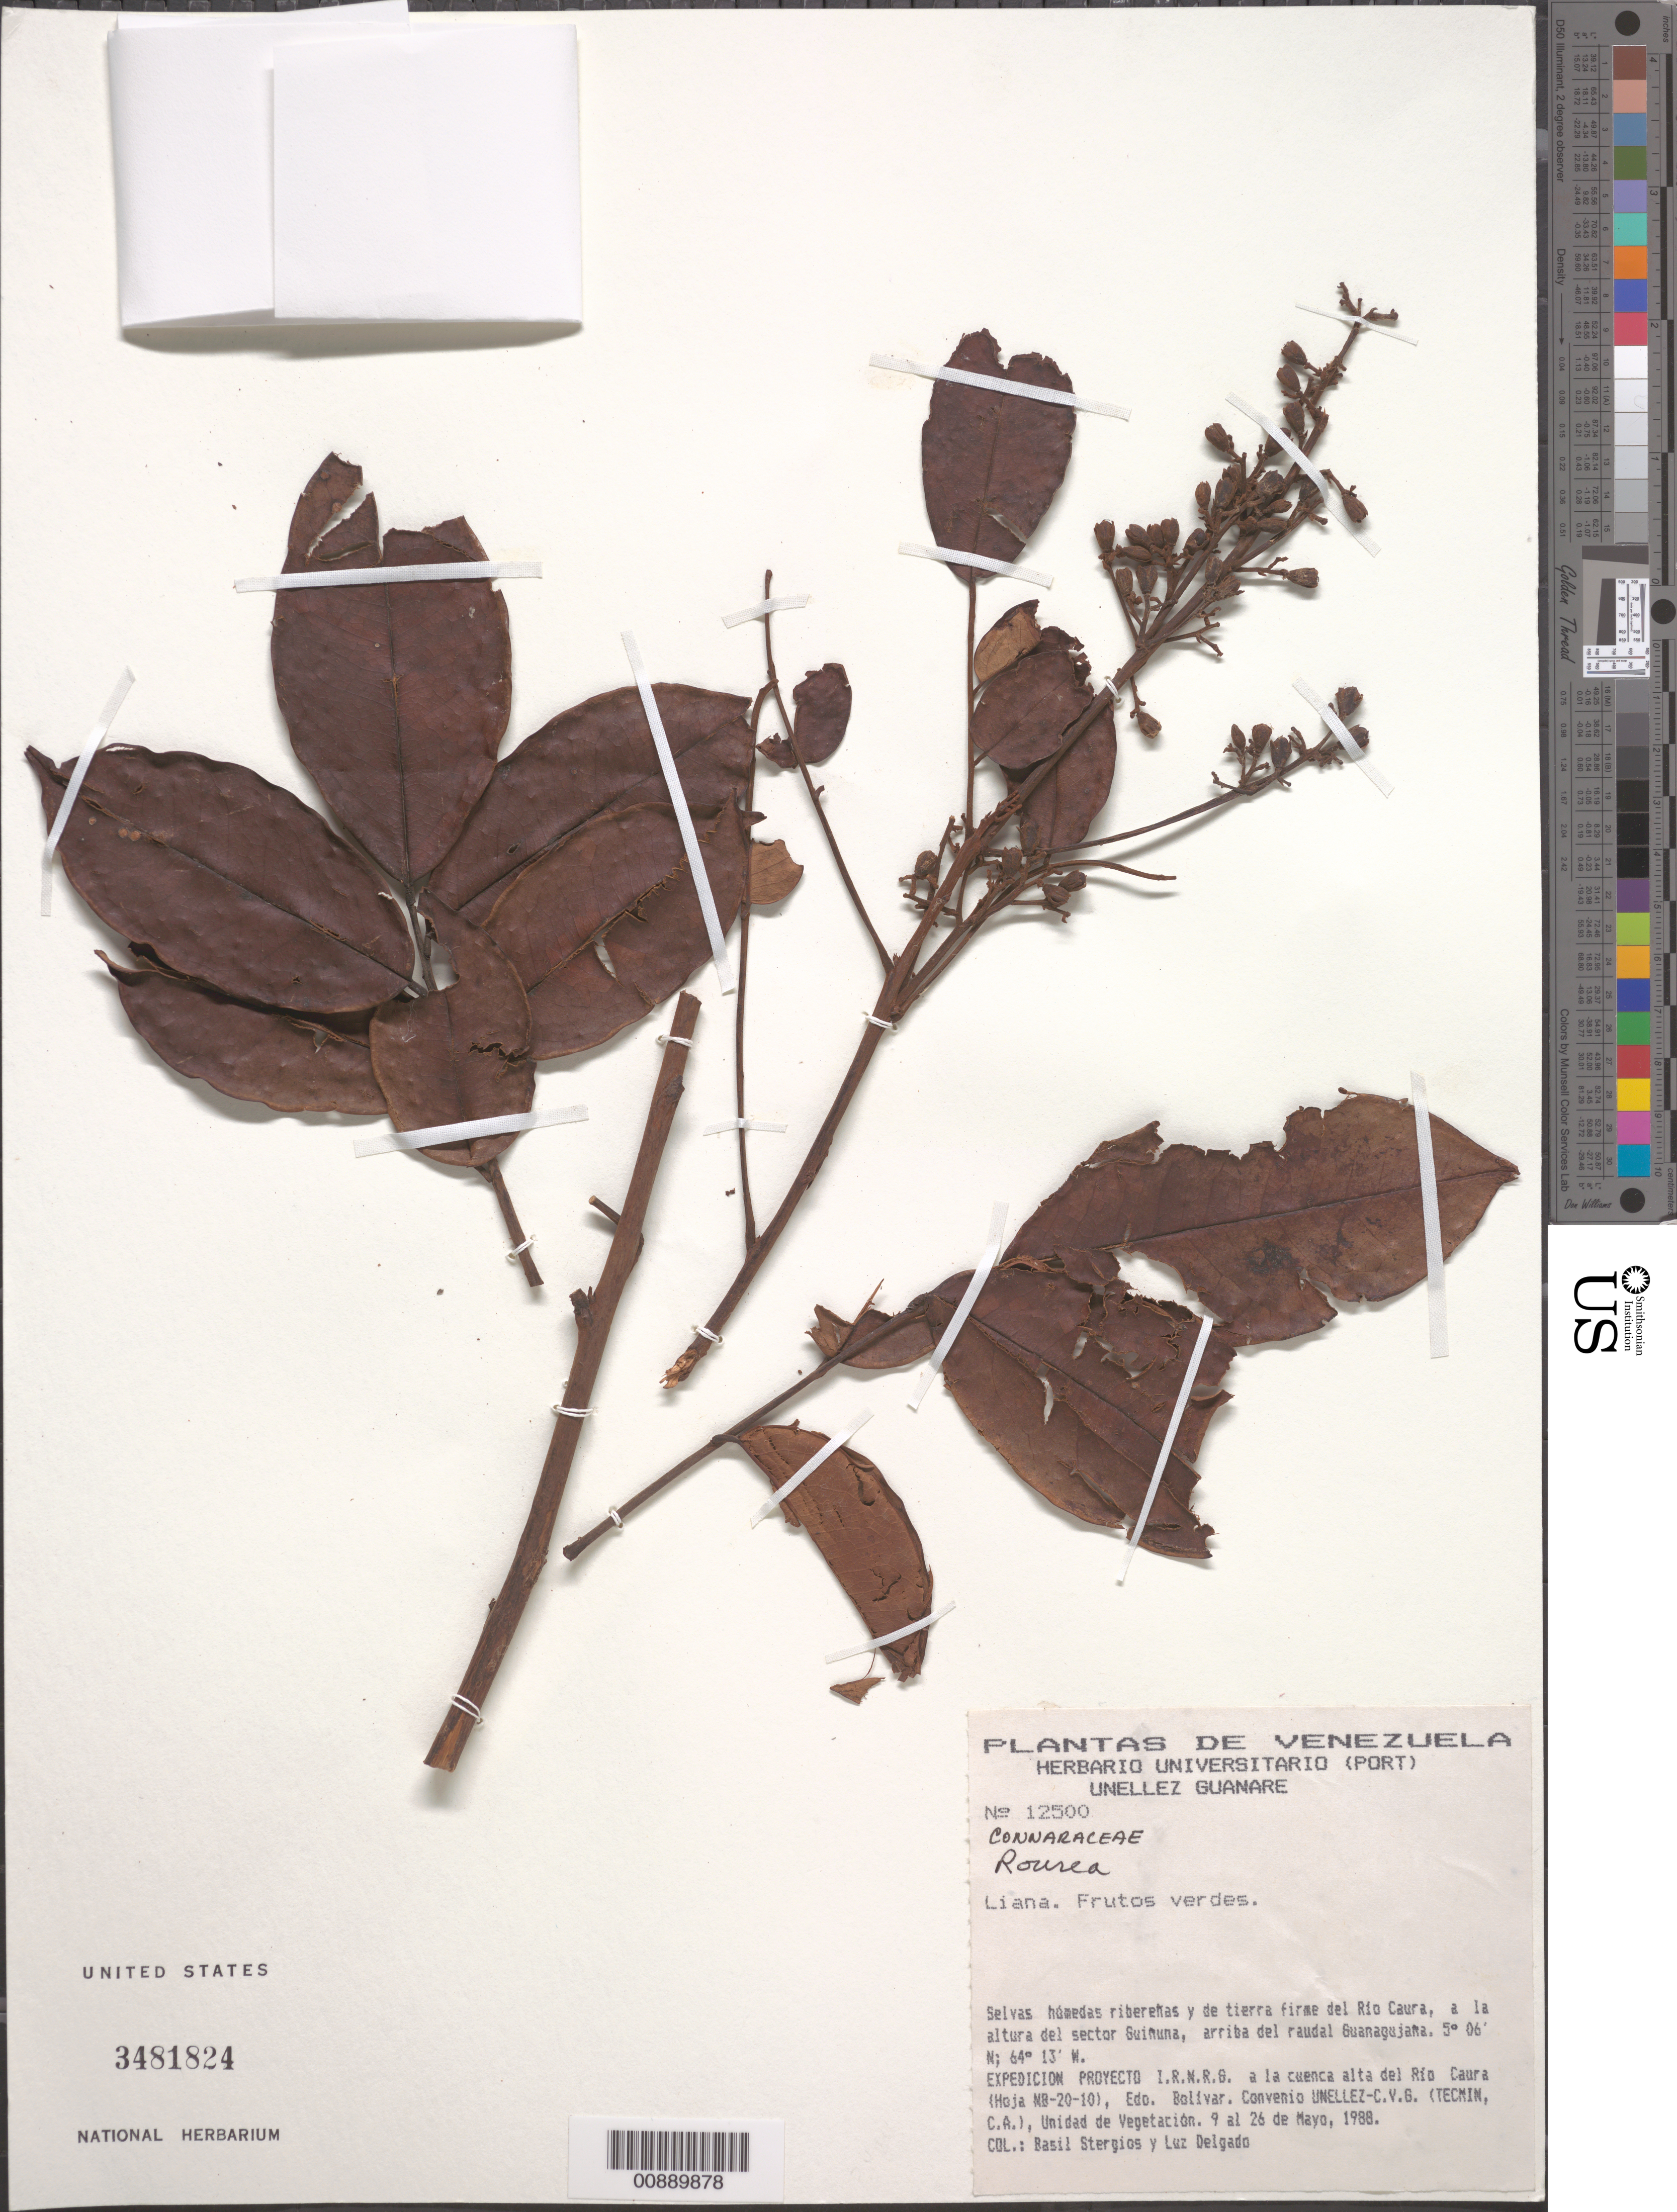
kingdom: Plantae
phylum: Tracheophyta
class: Magnoliopsida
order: Oxalidales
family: Connaraceae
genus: Rourea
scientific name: Rourea sp.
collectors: B. G. Stergios & L. Delgado V.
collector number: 12500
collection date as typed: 9-May-88 to 26-May-88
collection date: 1988-05-09/1988-05-26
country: Venezuela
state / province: Bolívar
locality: Río Caura, al altura del sector Guiñuna, arriba del raudal Guanagujaña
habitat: Selvas húmedas ribereñas y de tierra firme del río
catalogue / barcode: US 3481824